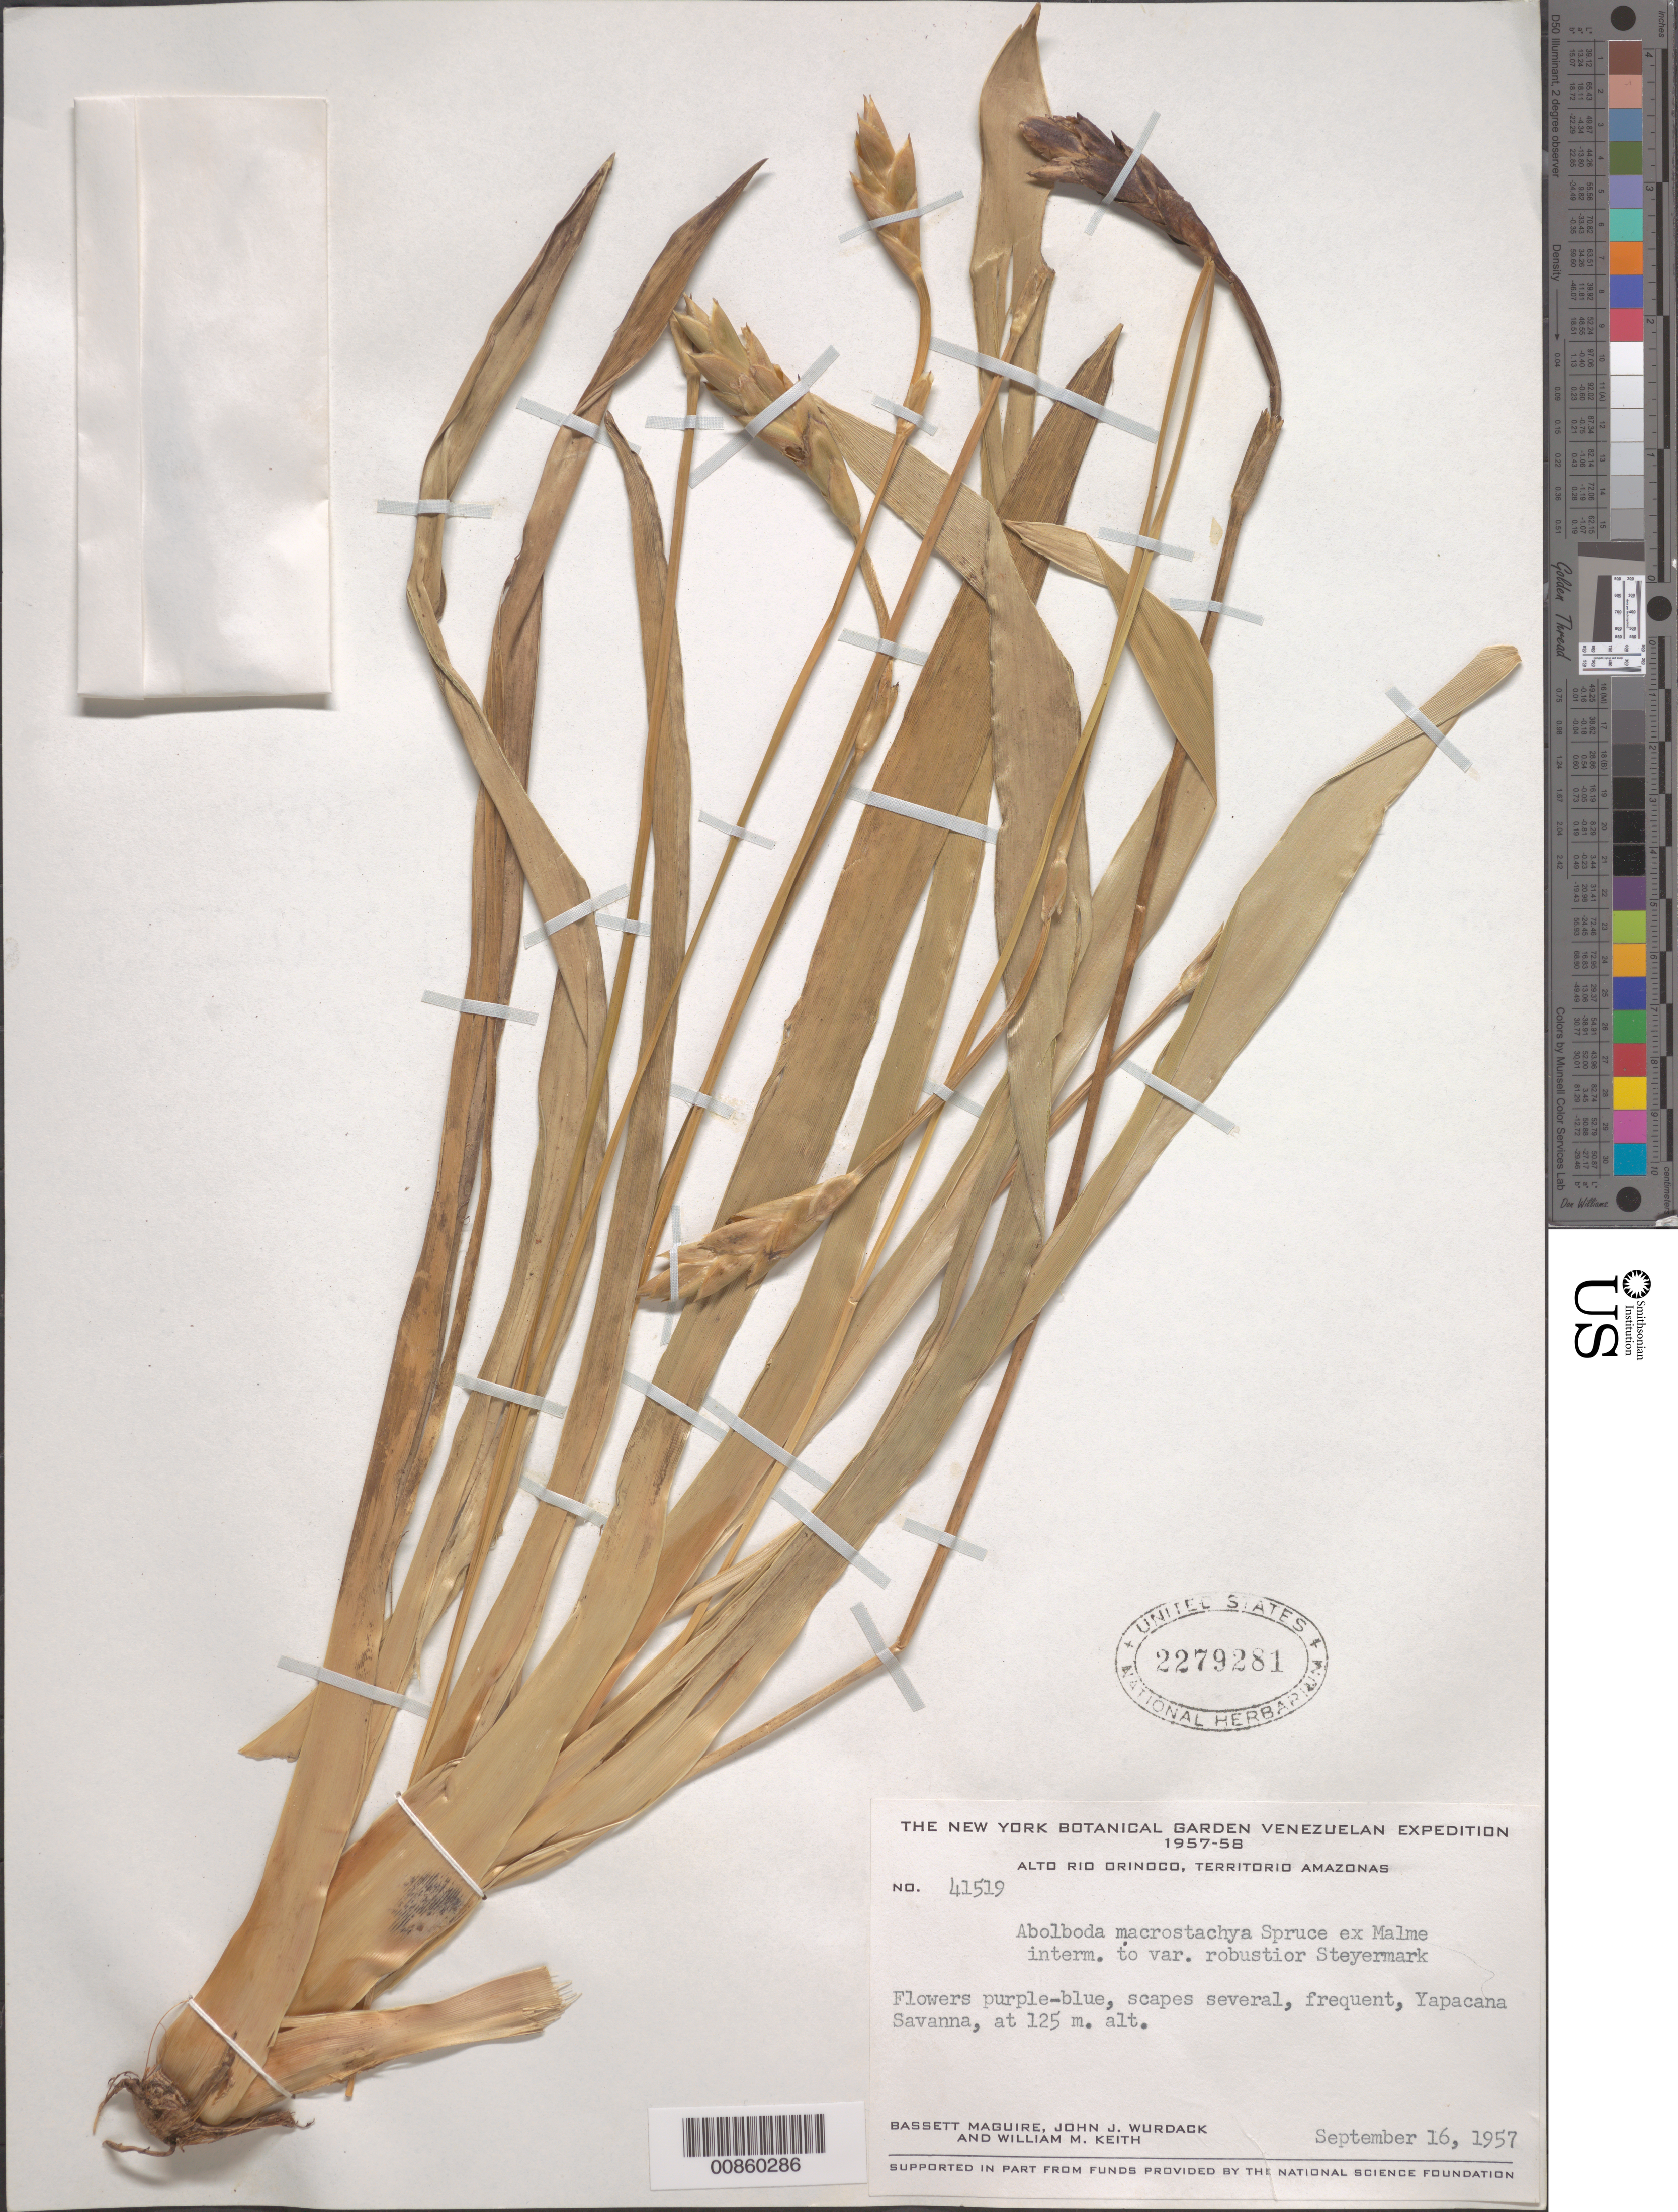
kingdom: Plantae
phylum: Tracheophyta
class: Liliopsida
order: Poales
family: Xyridaceae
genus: Abolboda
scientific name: Abolboda macrostachya var. robustior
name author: Steyerm.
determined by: Steyermark, Julian A., (VEN)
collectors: B. Maguire, J. J. Wurdack & W. Keith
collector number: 41519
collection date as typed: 16-Sep-57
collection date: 1957-09-16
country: Venezuela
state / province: Amazonas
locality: Alto Río Orinoco, Yapacána Savanna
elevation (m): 125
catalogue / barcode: US 2279281